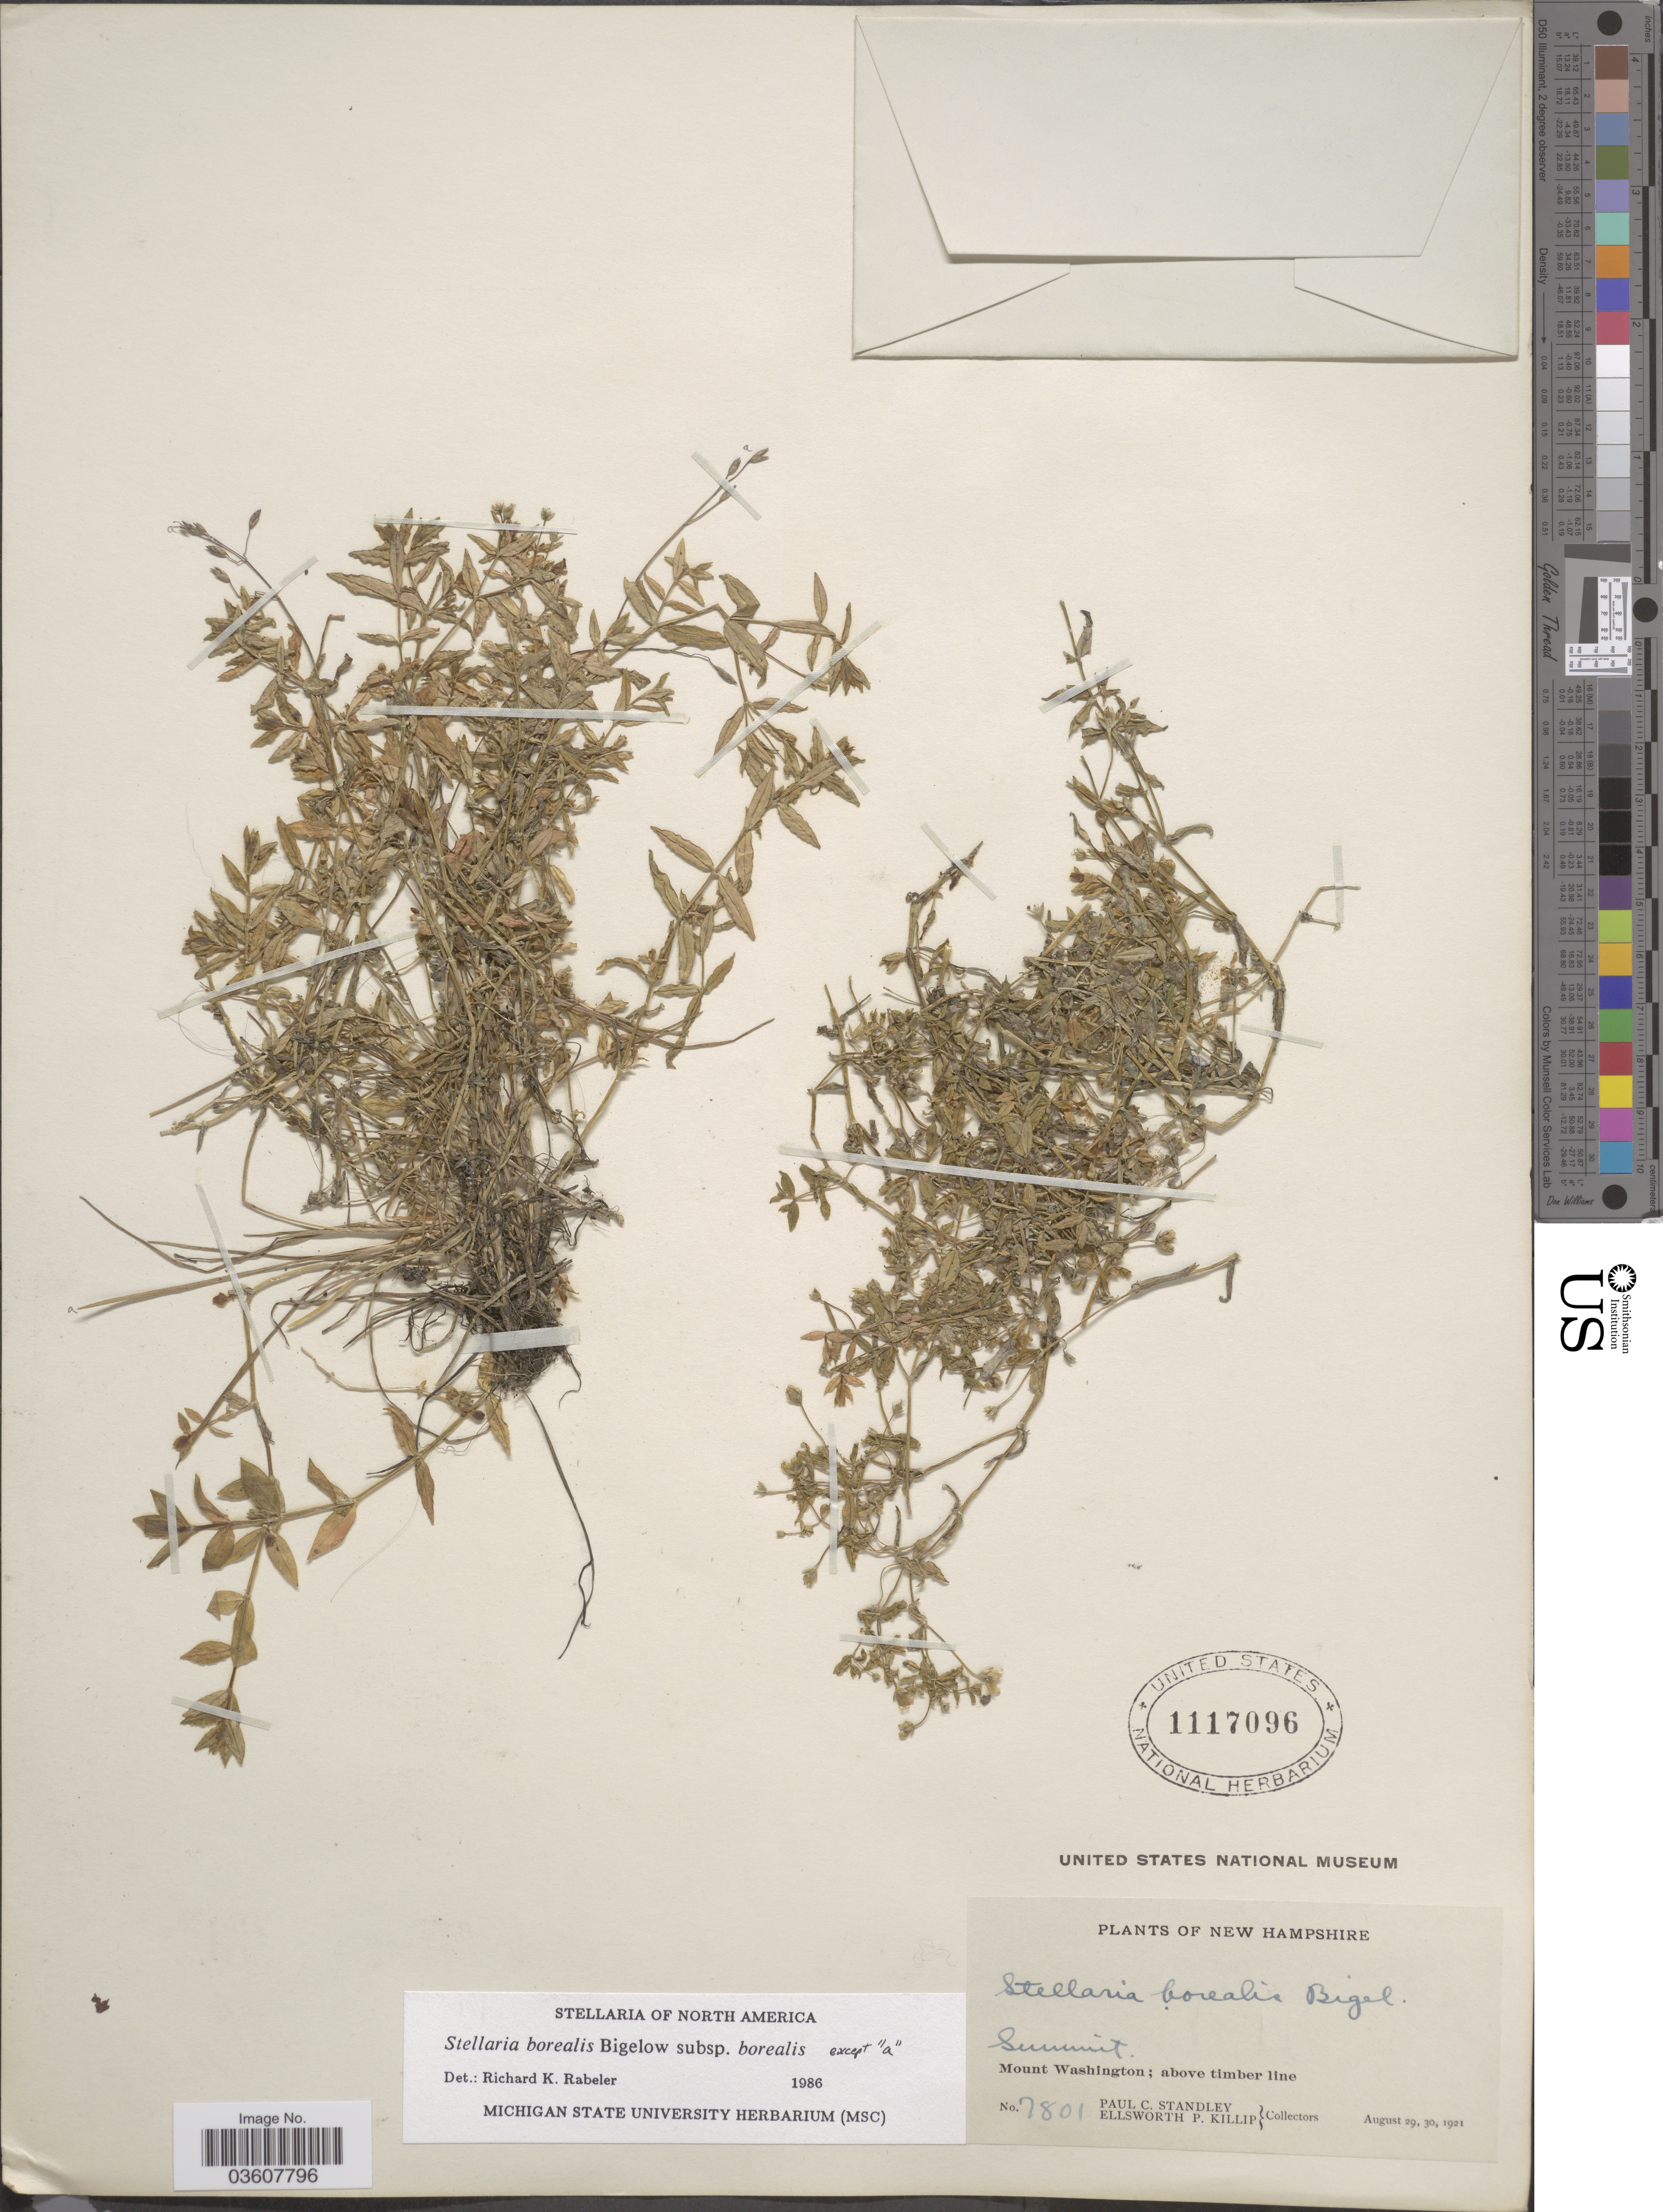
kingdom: Plantae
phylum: Tracheophyta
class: Magnoliopsida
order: Caryophyllales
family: Caryophyllaceae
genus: Stellaria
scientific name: Stellaria borealis subsp. borealis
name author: Bigelow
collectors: P. C. Standley & E. P. Killip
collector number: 7801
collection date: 1921-08-29/1921-08-30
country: United States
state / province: New Hampshire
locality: Summit. Mount Washington.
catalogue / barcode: US 1117096